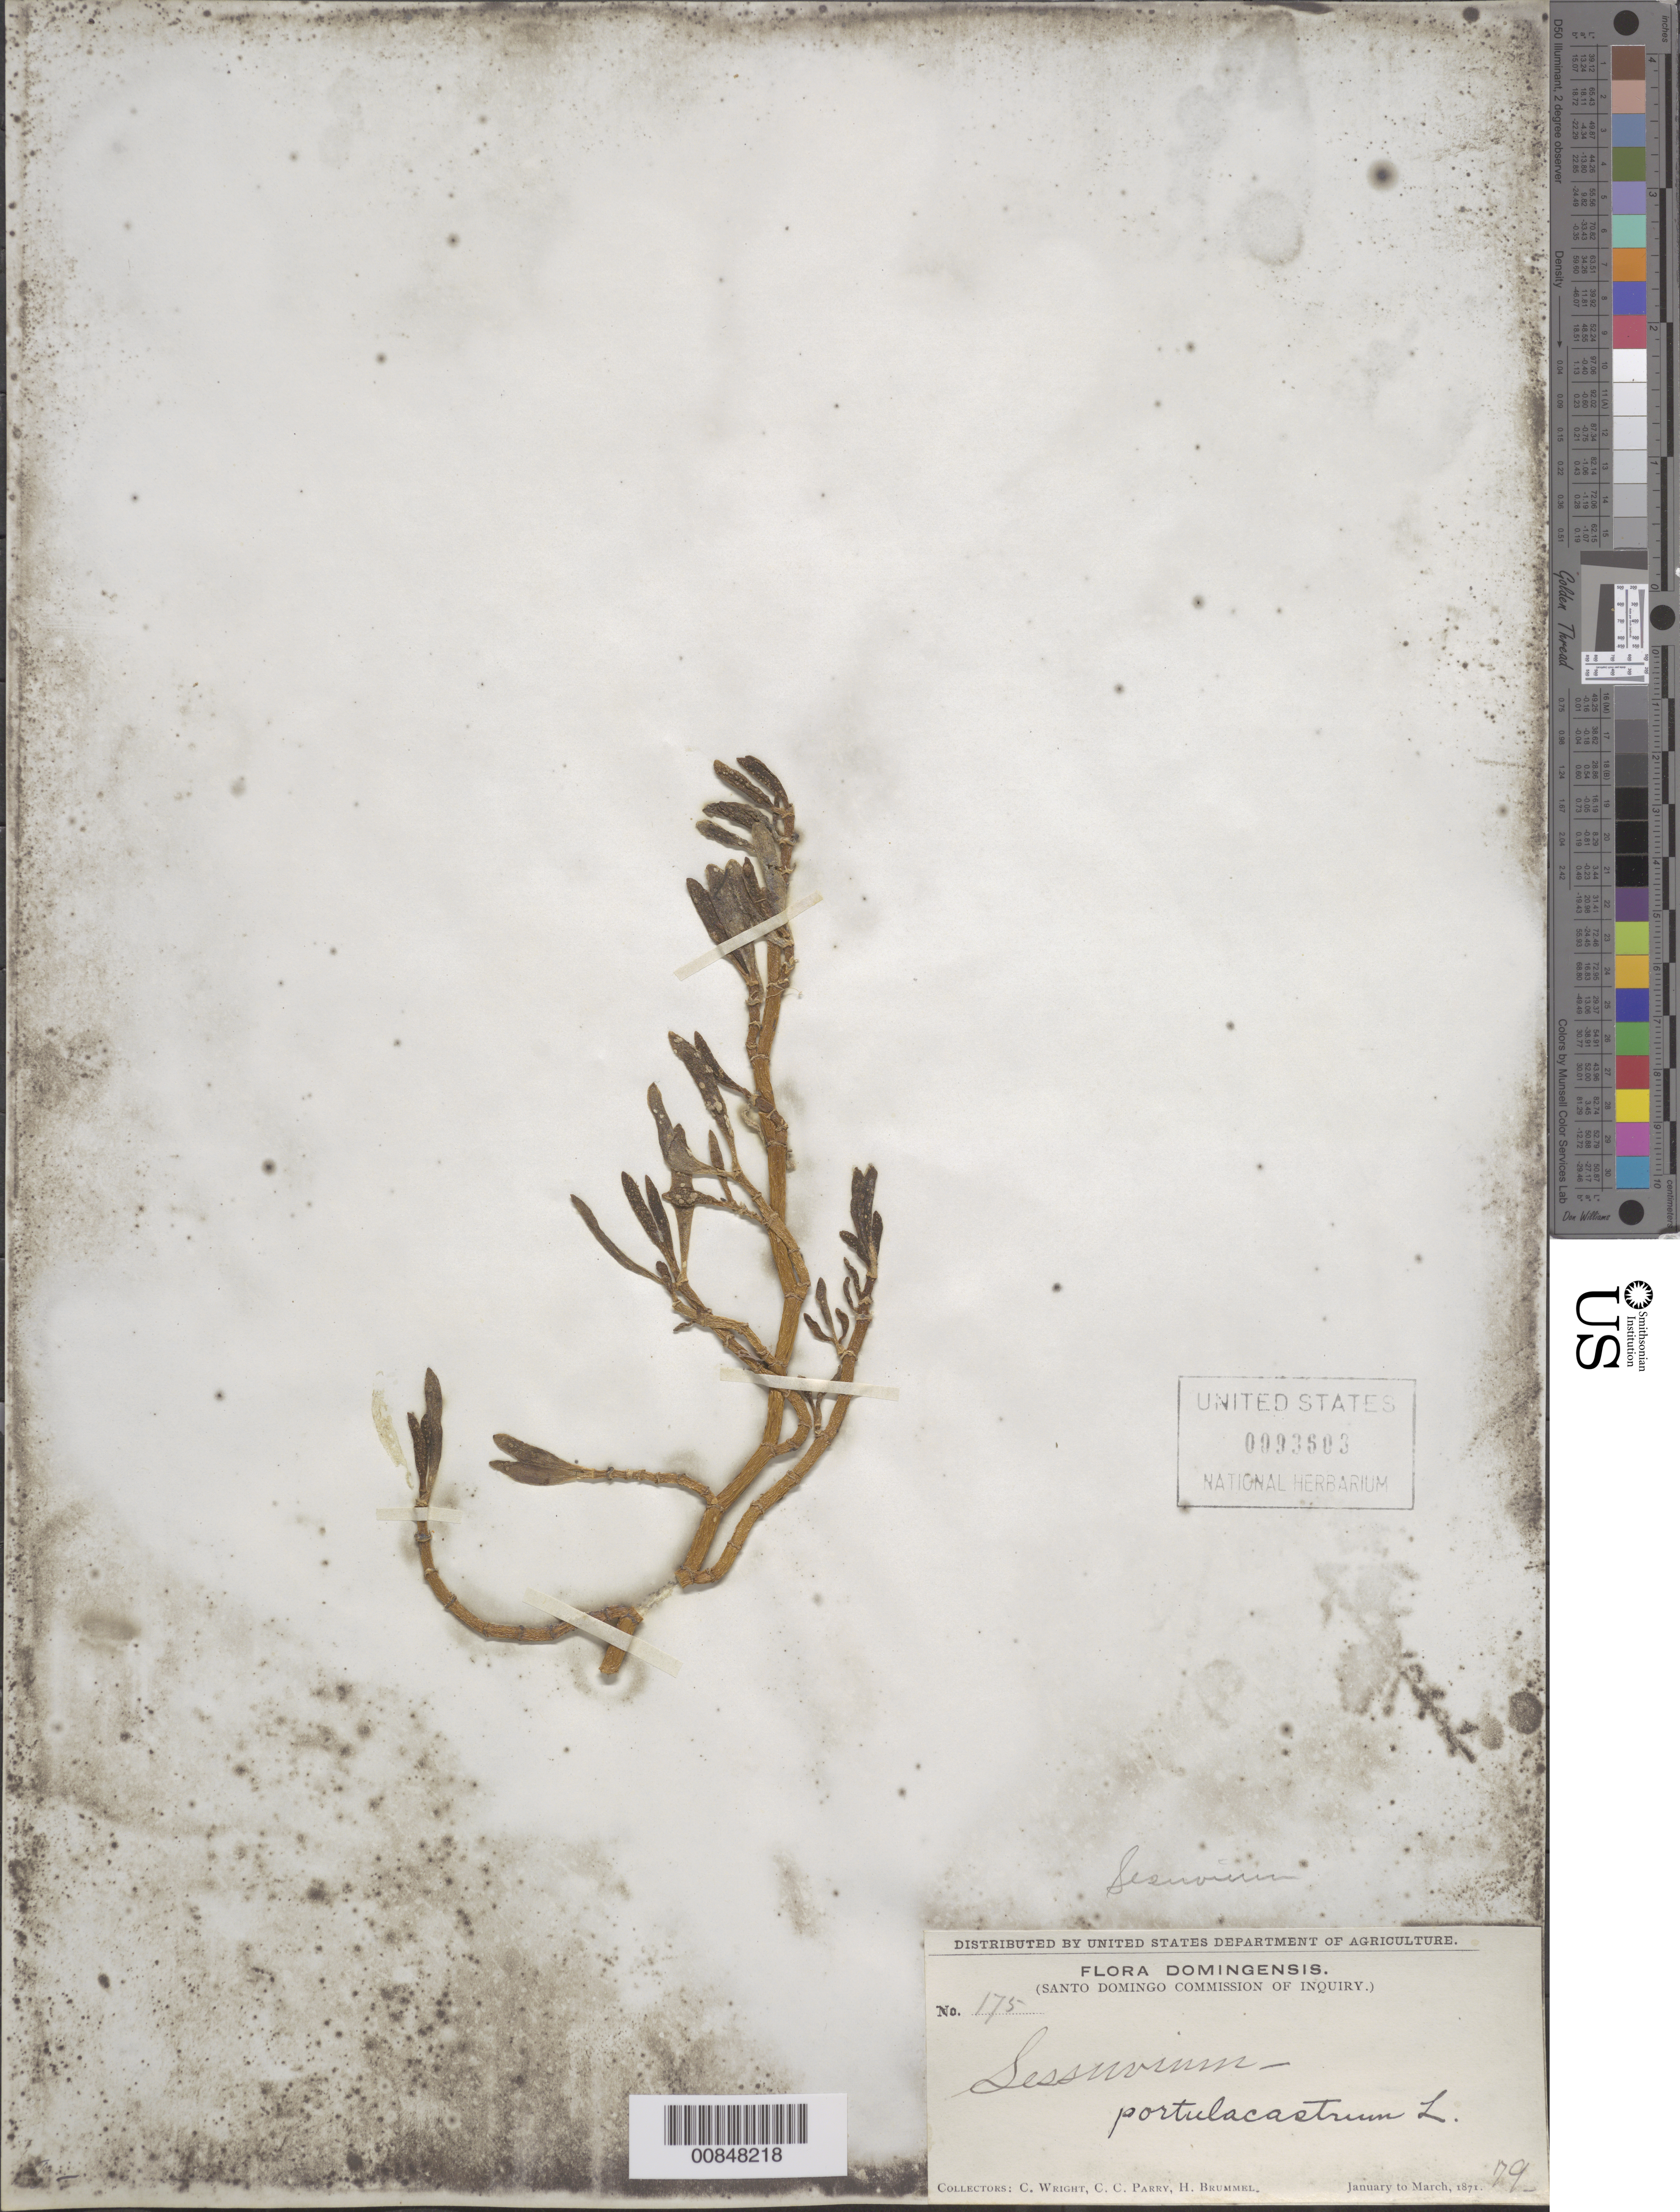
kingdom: Plantae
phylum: Tracheophyta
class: Magnoliopsida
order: Caryophyllales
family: Aizoaceae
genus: Sesuvium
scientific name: Sesuvium portulacastrum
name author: (L.) L.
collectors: C. Wright, C. C. Parry & H. Brummel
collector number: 175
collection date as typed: Jan 1871 to -- Mar 1871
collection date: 1871-01/1871-03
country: Dominican Republic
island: Hispaniola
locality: Dominican Republic.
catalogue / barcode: US 93603